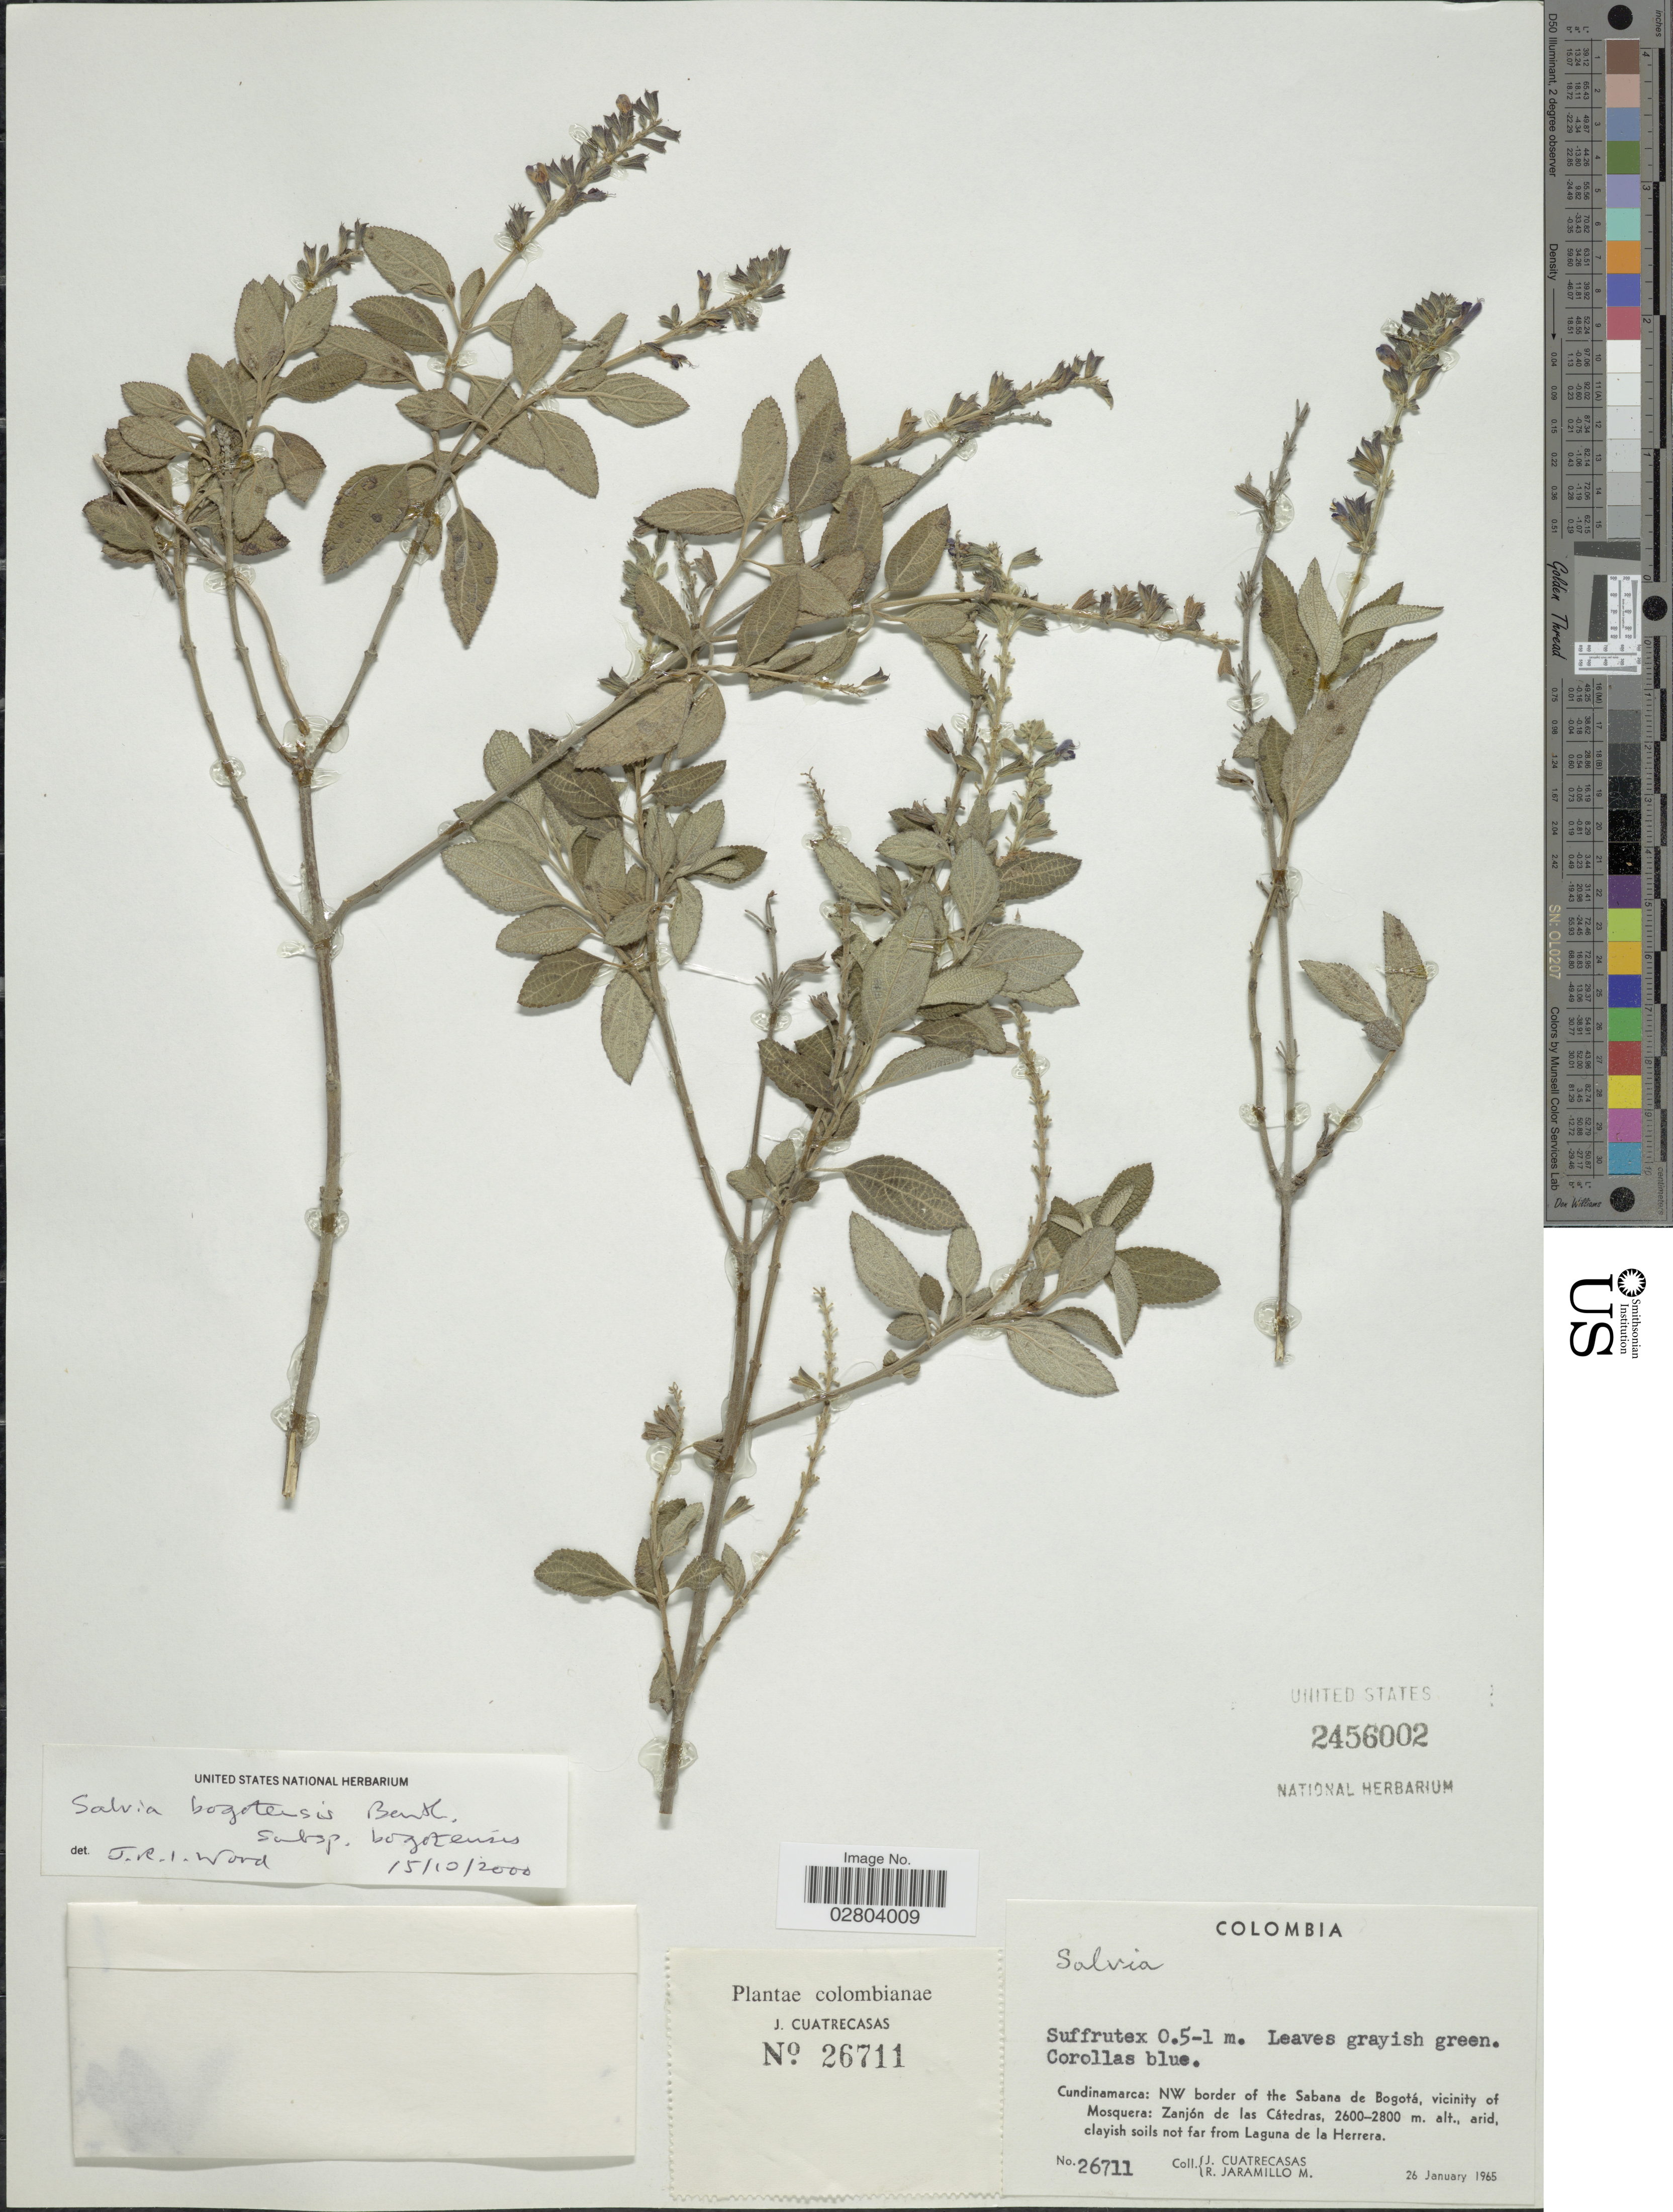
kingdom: Plantae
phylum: Tracheophyta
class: Magnoliopsida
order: Lamiales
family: Lamiaceae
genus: Salvia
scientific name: Salvia bogotensis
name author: Benth.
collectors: J. Cuatrecasas & R. Jaramillo M.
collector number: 26711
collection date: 1965-01-26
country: Colombia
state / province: Cundinamarca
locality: Colombianae. NW border of the Sabana de Bogotá, vicinity of Mosquera: Zanjón de las Cátedras. arid, clayish soils not far from Laguna de la Herrera.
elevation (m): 2600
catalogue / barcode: US 2456002